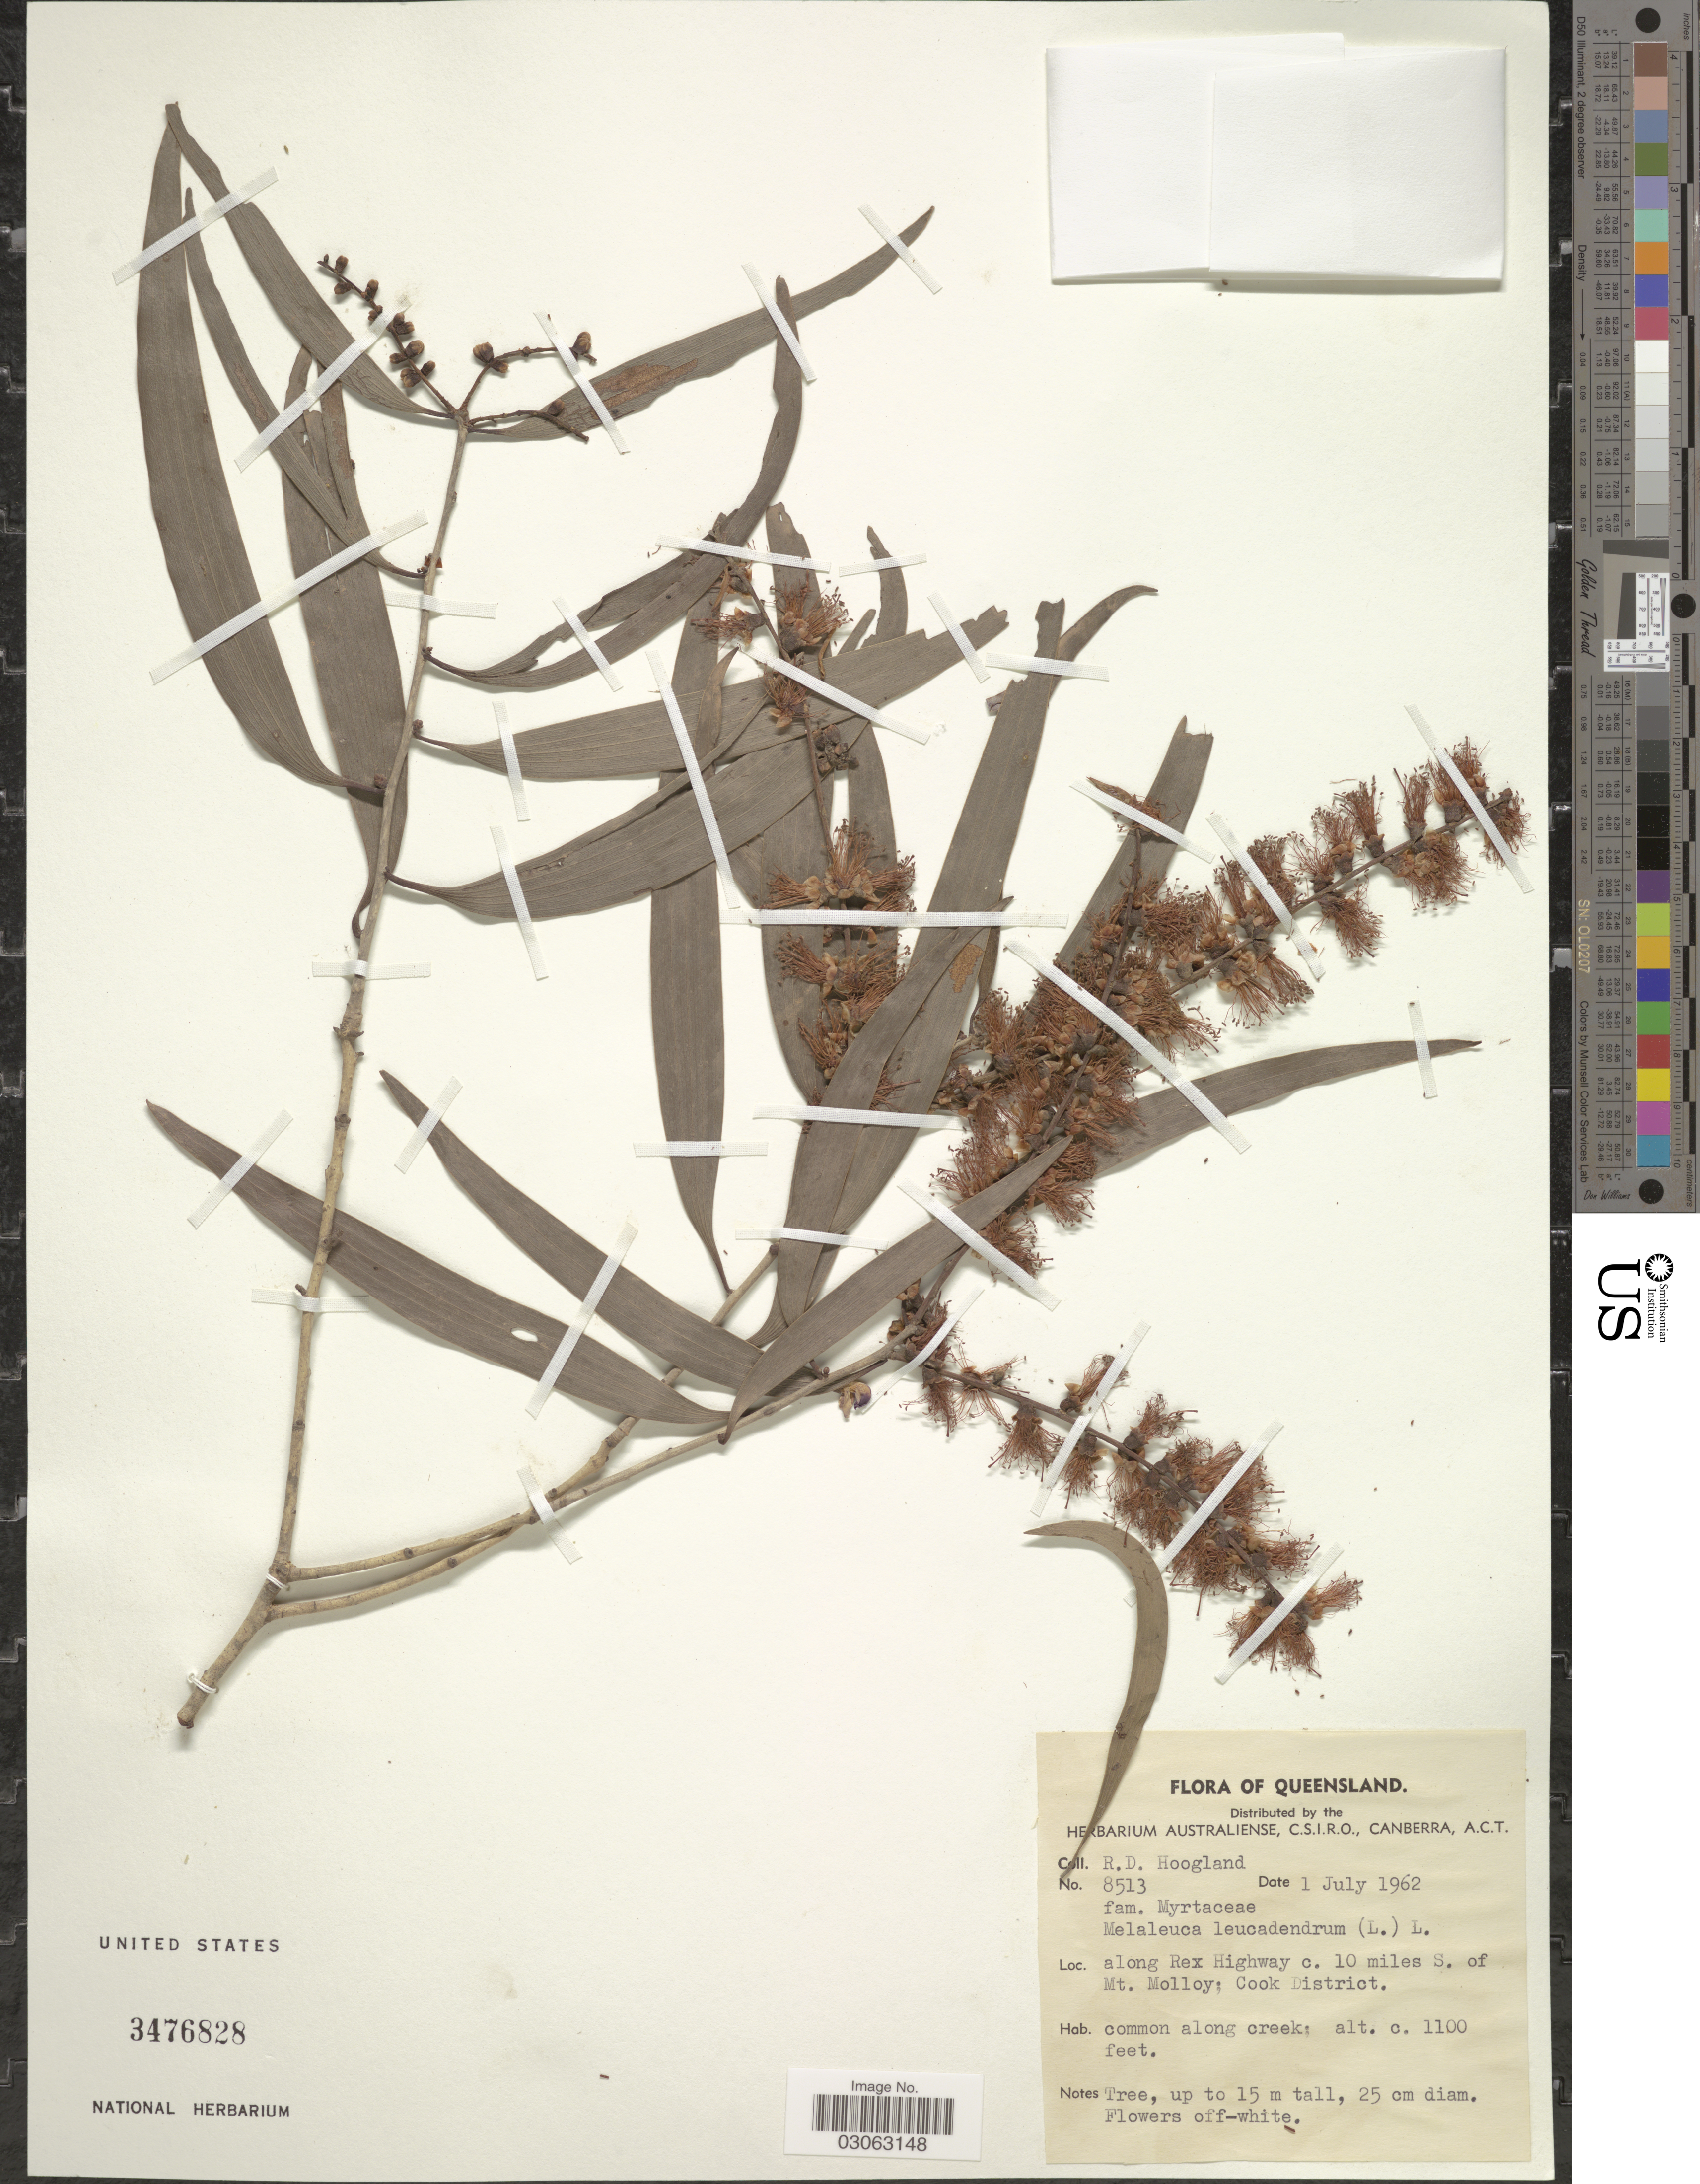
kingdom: Plantae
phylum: Tracheophyta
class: Magnoliopsida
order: Myrtales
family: Myrtaceae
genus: Melaleuca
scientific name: Melaleuca leucadendra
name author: (L.) L.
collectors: R. D. Hoogland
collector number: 8513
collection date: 1962-07-01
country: Australia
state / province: Queensland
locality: Along Rex Highway c. 10 miles S. of Mt. Molloy; Cook District.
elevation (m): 335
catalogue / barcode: US 3476828